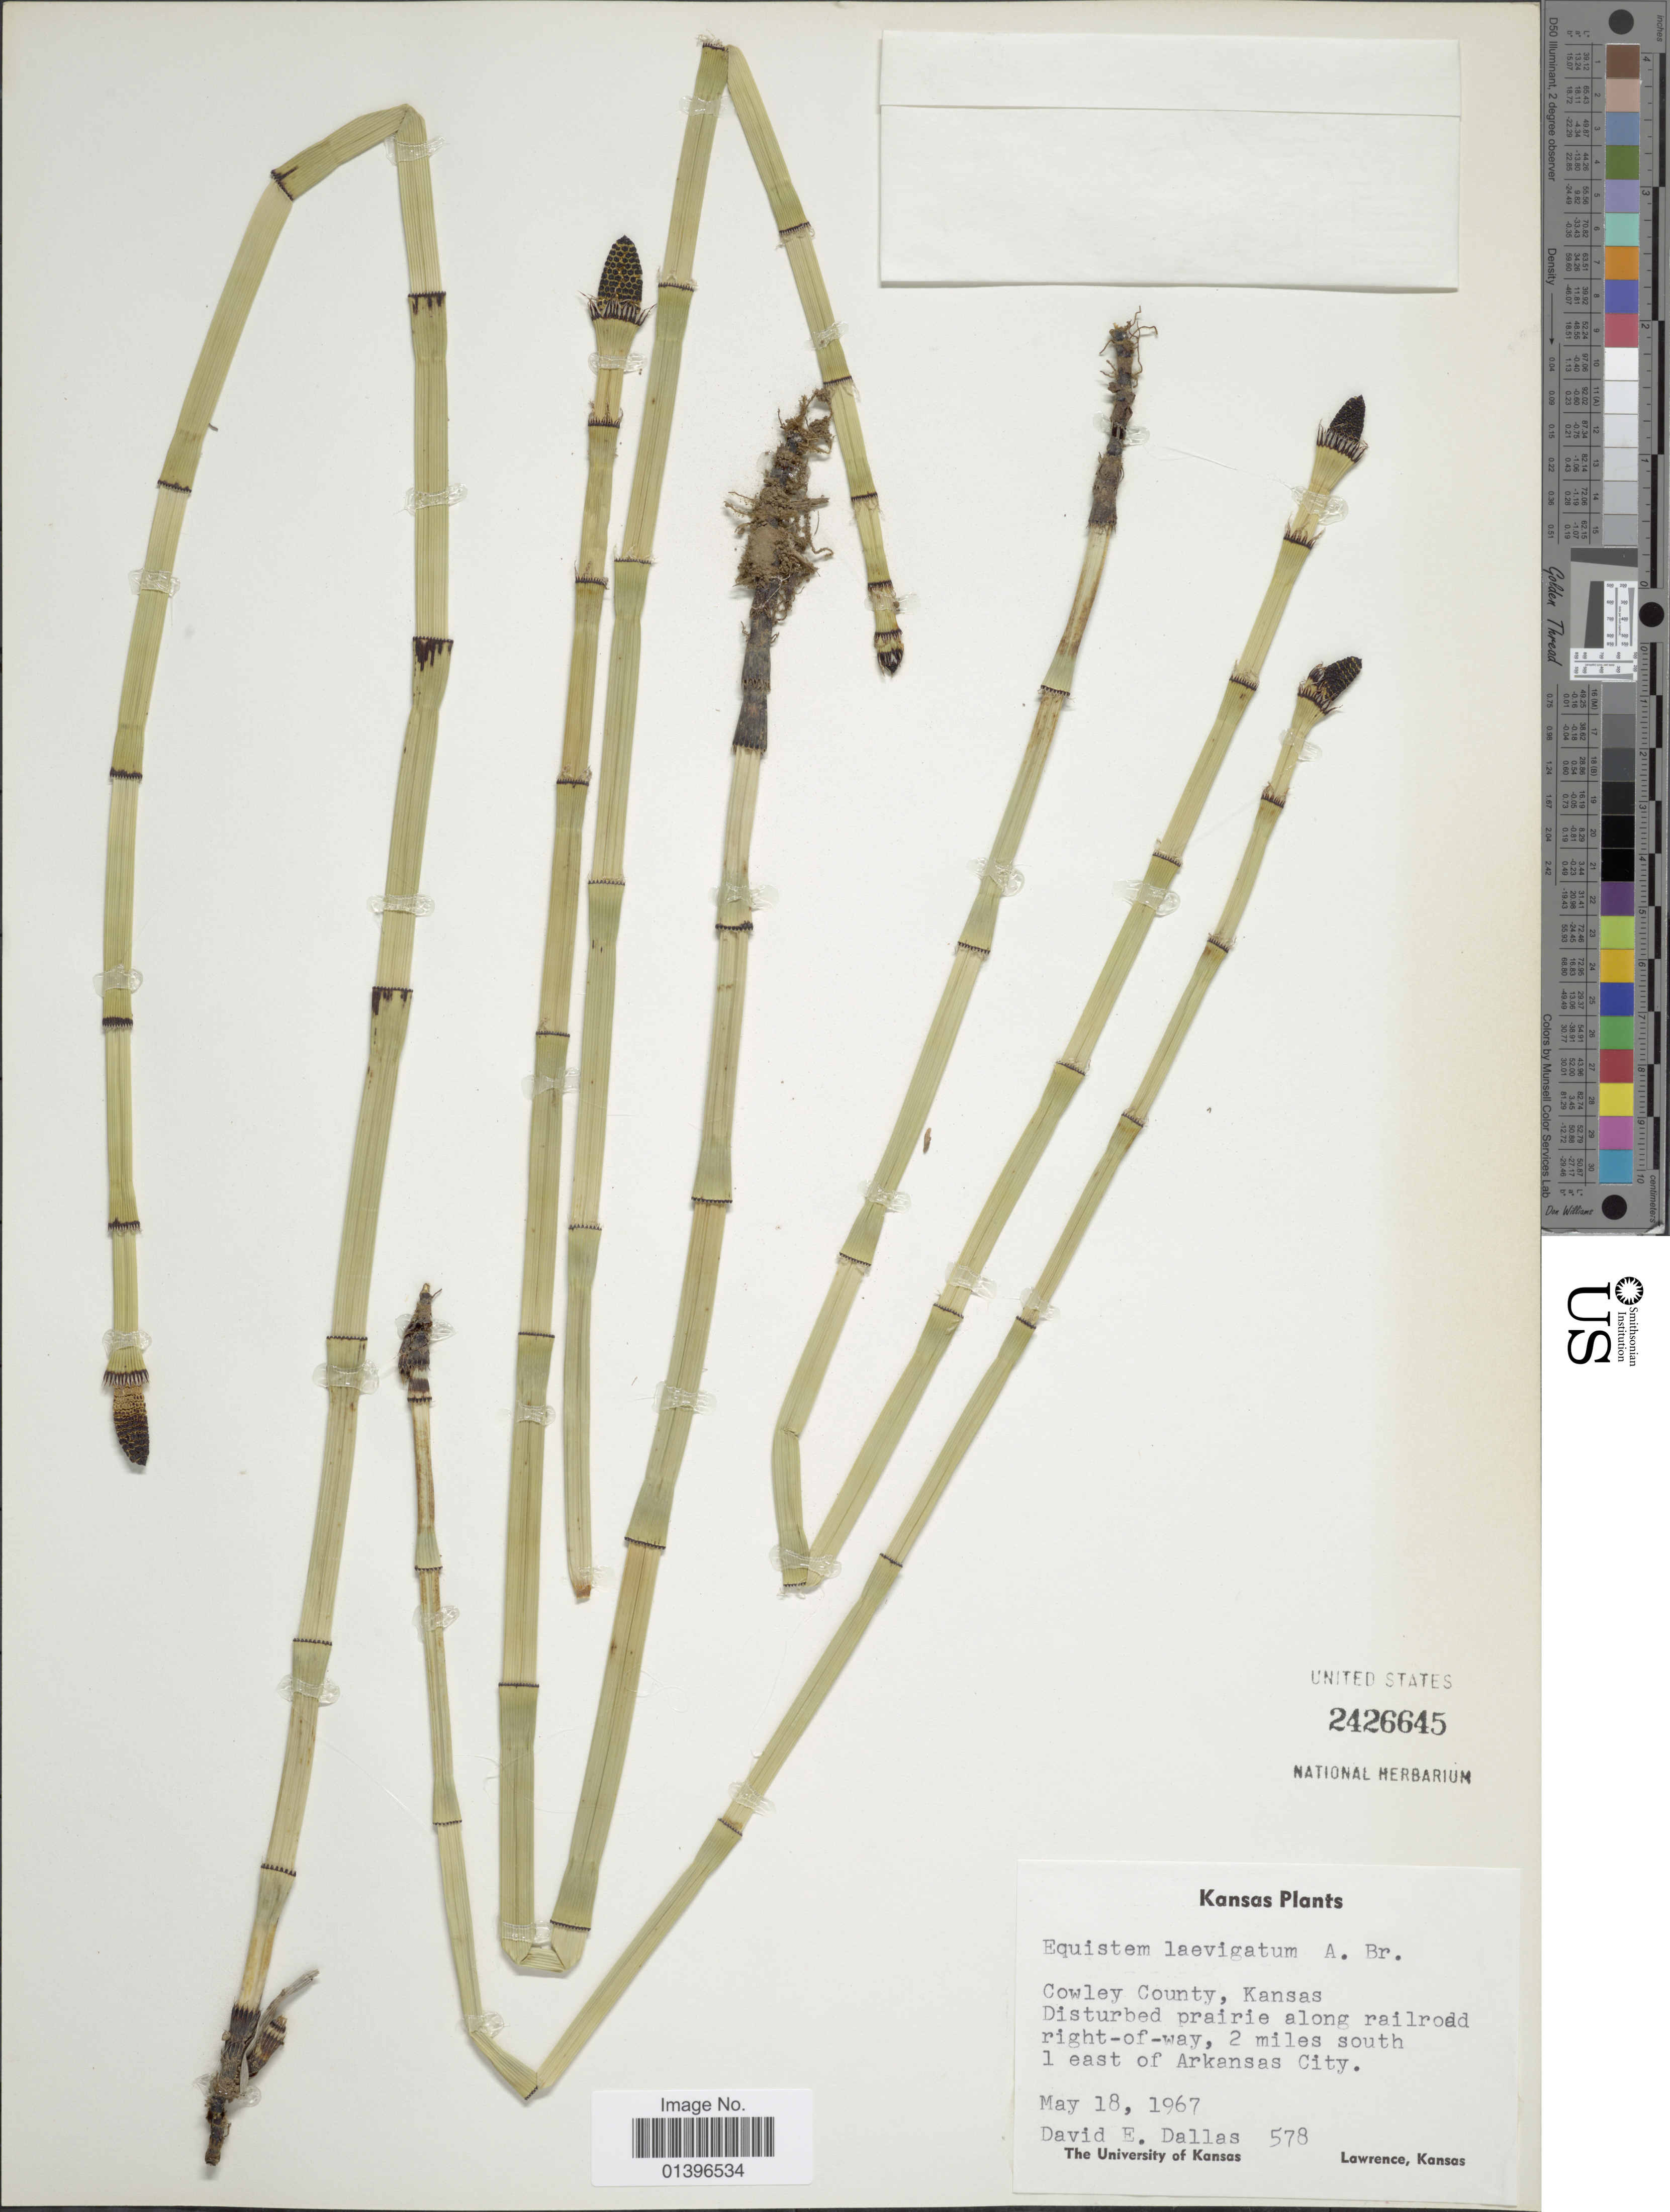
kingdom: Plantae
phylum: Tracheophyta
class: Polypodiopsida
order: Equisetales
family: Equisetaceae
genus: Equisetum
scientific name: Equisetum laevigatum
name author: A. Braun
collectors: D. Dallas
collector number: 578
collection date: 1967-05-18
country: United States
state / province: Kansas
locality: Cowley County, 2 miles south 1 east of Arkansas City, Lawrence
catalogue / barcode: US 2426645